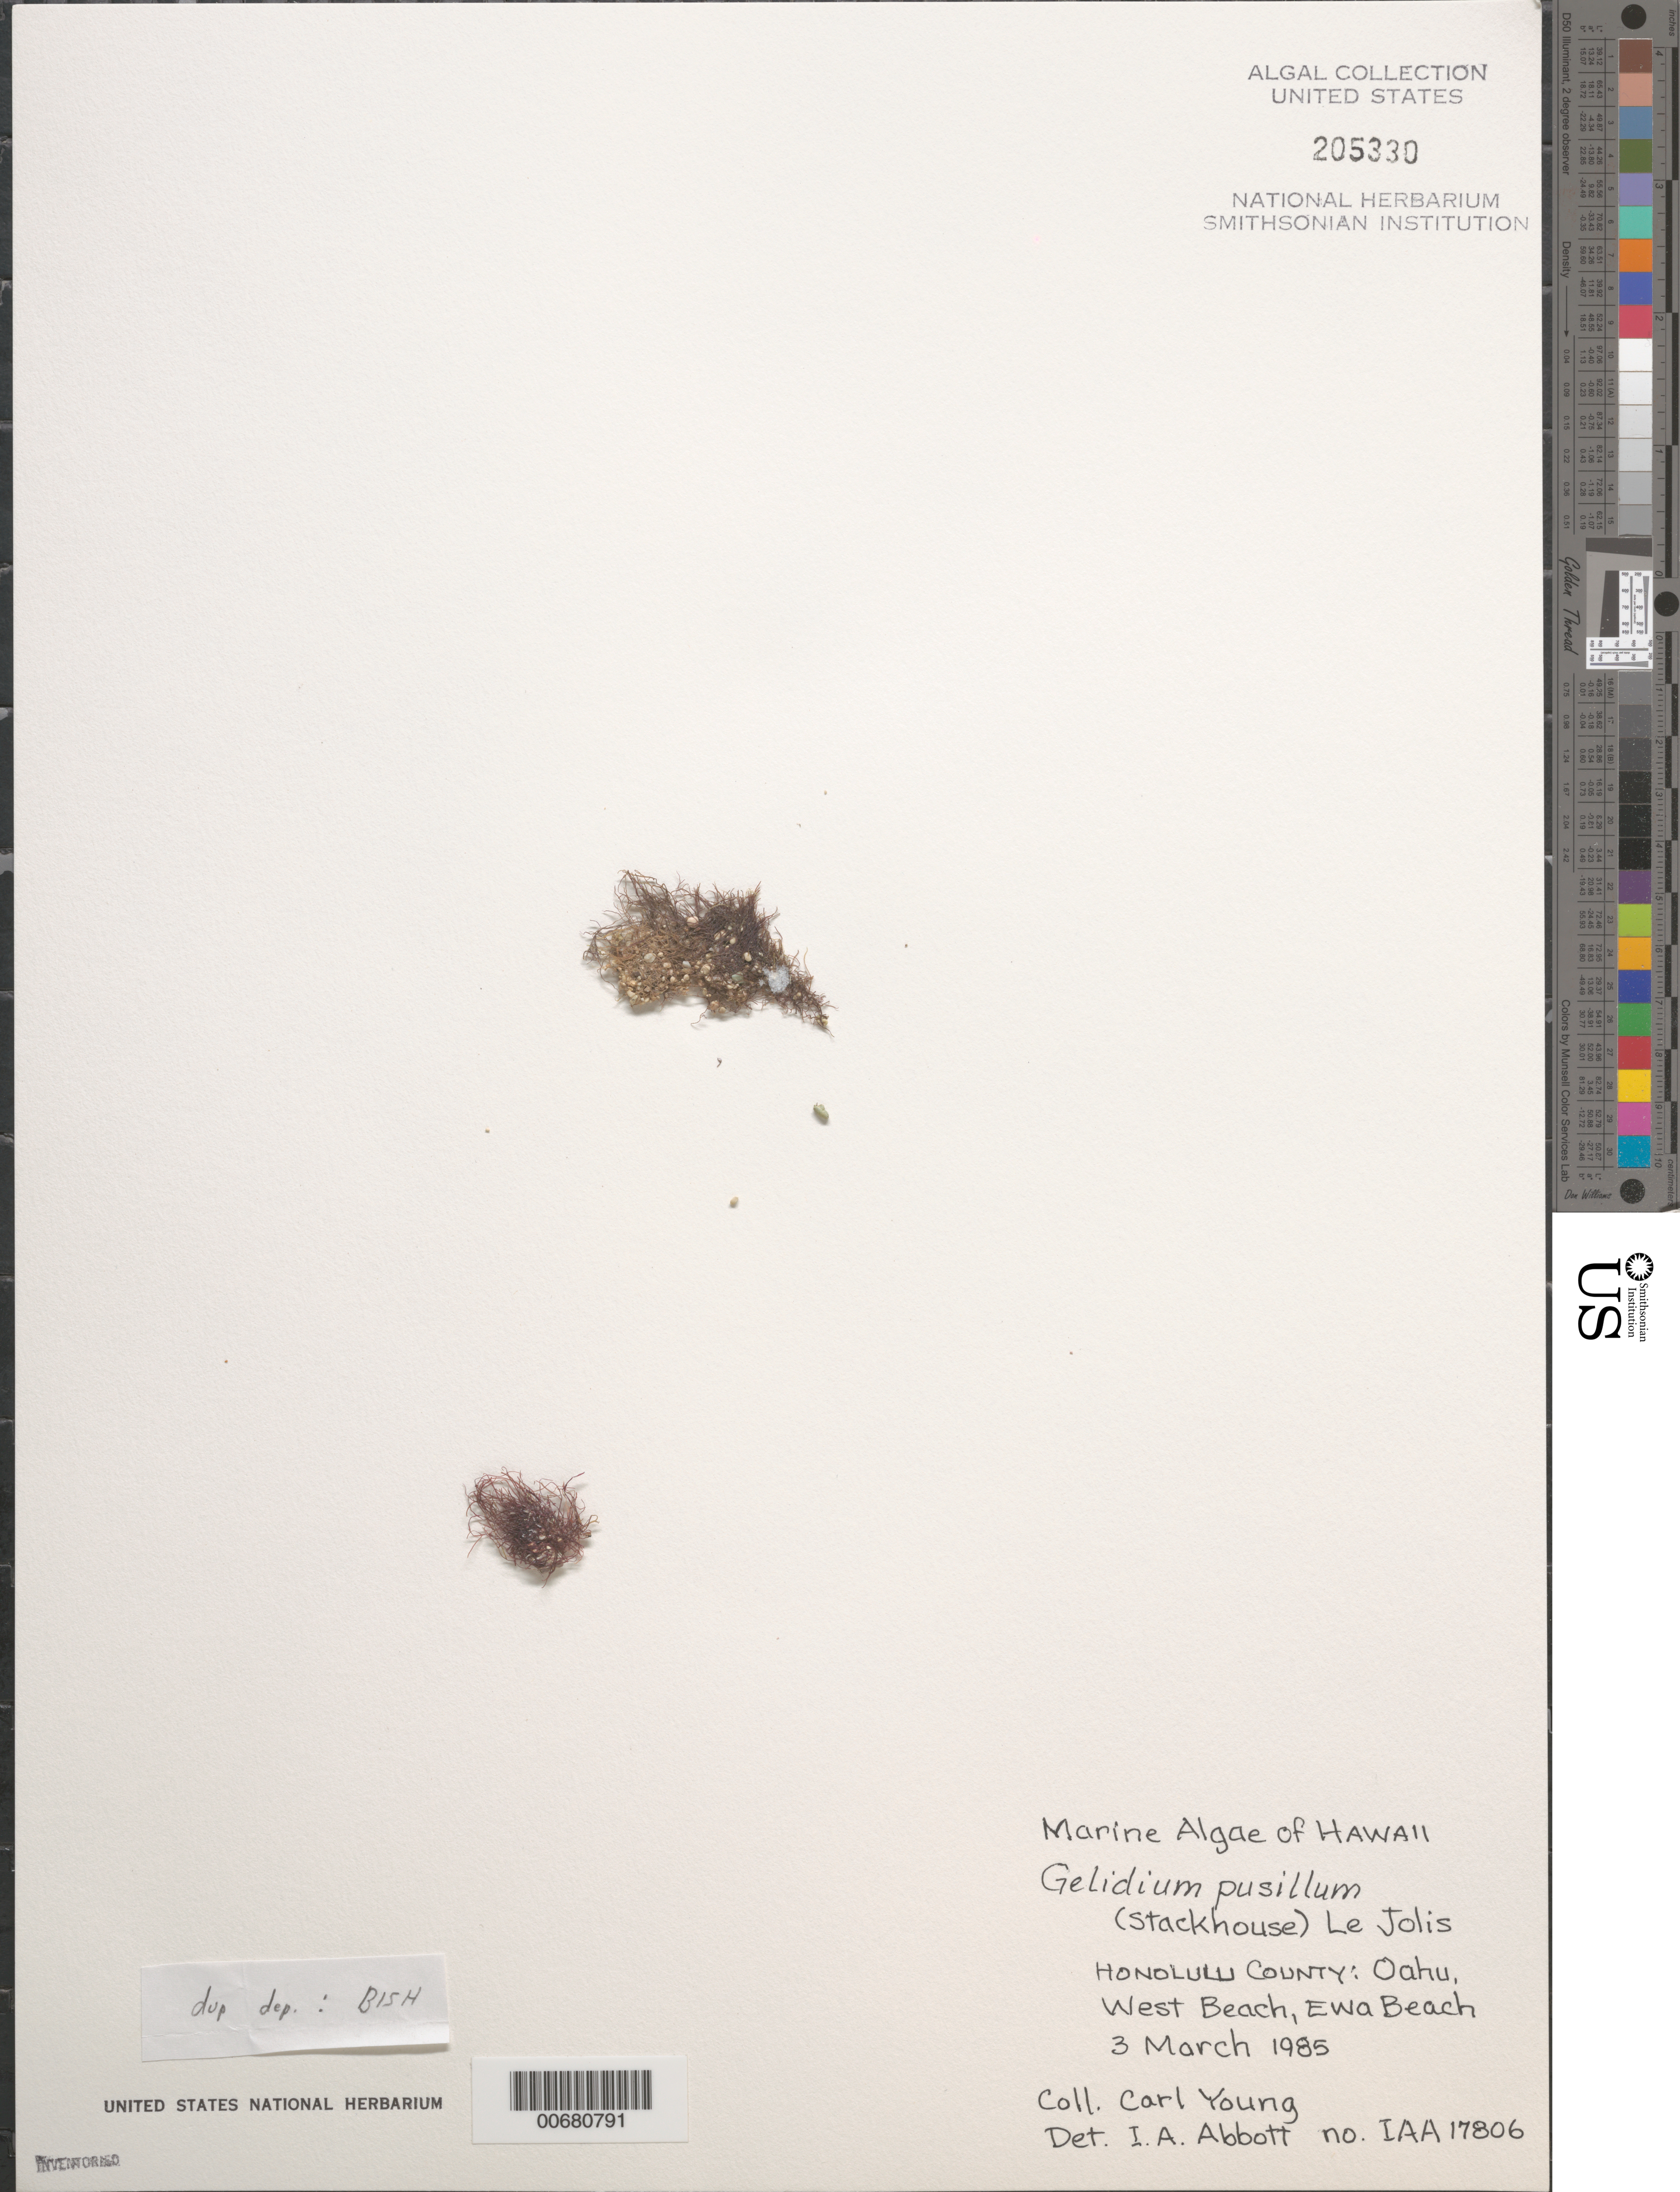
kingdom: Plantae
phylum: Rhodophyta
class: Florideophyceae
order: Gelidiales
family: Gelidiaceae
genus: Gelidium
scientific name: Gelidium pusillum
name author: (Stackh.) Le Jol.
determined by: Abbott, Isabella A.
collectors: C. Young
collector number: IAA 17806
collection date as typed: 03 Mar 1985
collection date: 1985-03-03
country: United States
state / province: Hawaii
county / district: Honolulu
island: Oahu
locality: Ewa [Beach], West Beach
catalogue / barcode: US 205330